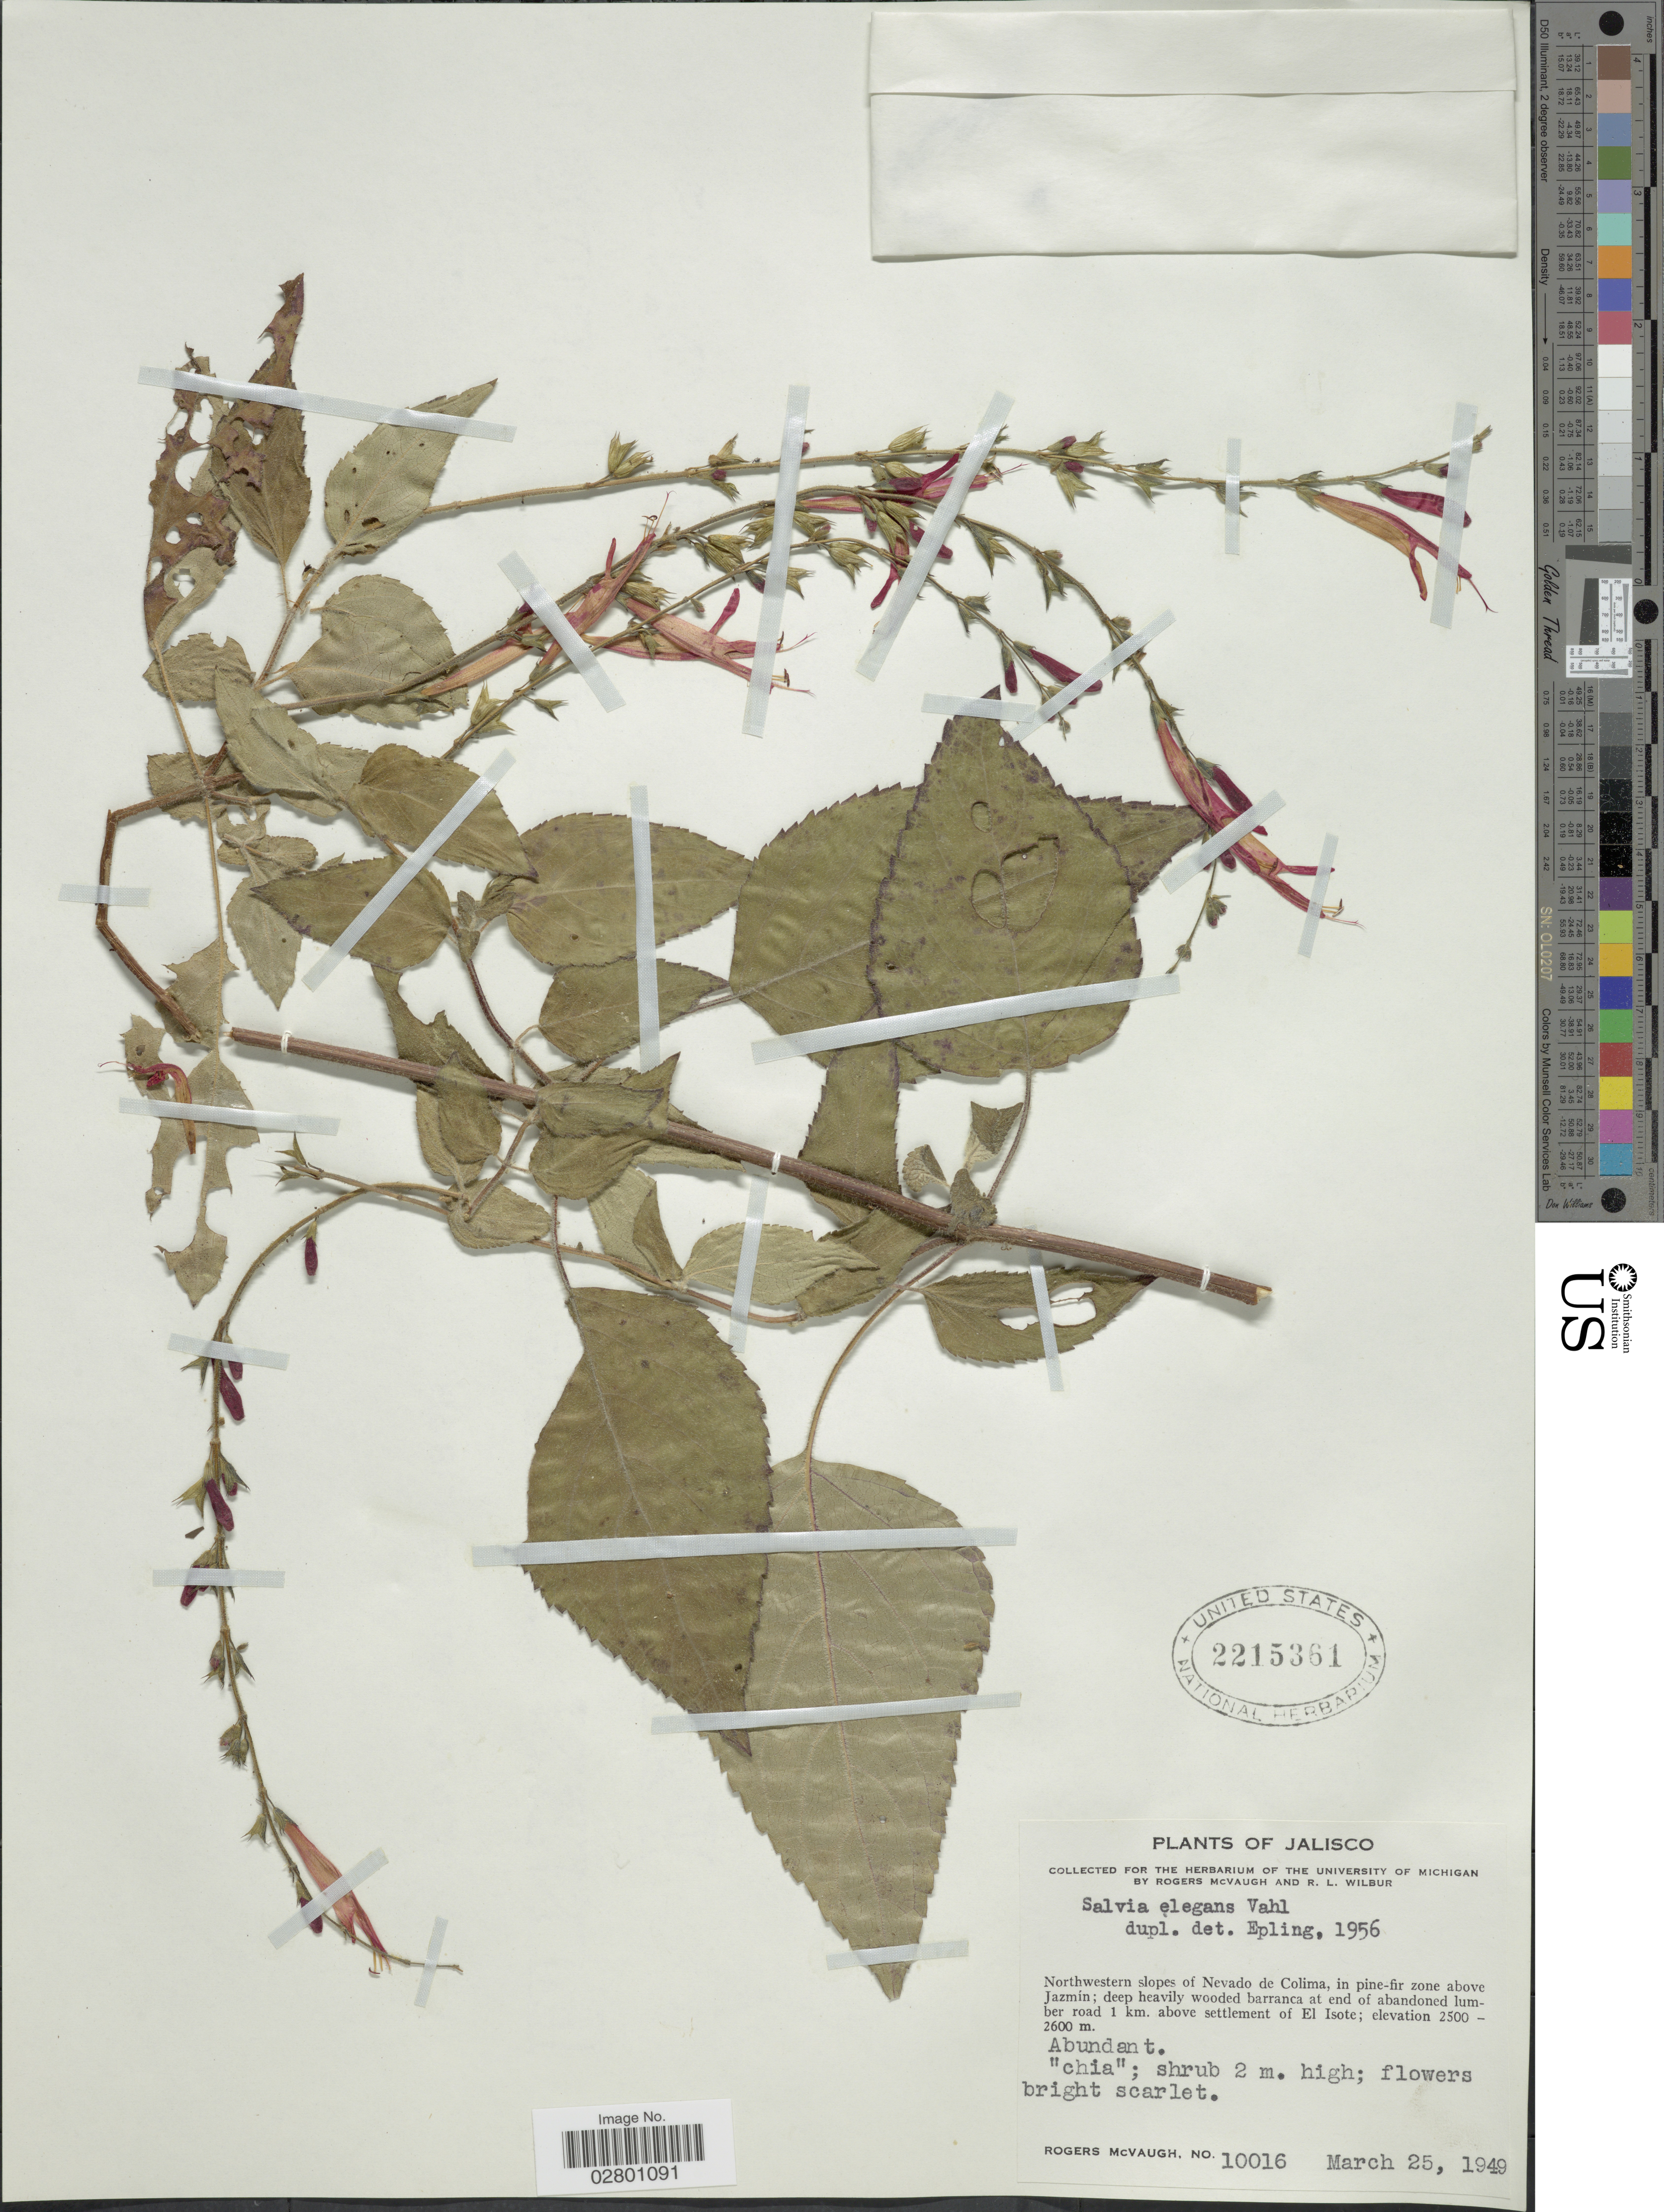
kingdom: Plantae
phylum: Tracheophyta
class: Magnoliopsida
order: Lamiales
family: Lamiaceae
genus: Salvia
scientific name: Salvia elegans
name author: Vahl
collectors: R. McVaugh & R. L. Wilbur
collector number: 10016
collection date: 1949-03-25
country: Mexico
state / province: Jalisco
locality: Northwestern slopes of Nevado de Colima, in pine-fir zone above Jazmín; deep heavily wooded barranca at end of abandoned lumber road 1 km. above settlement of El Isote.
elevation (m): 2500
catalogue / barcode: US 2215361